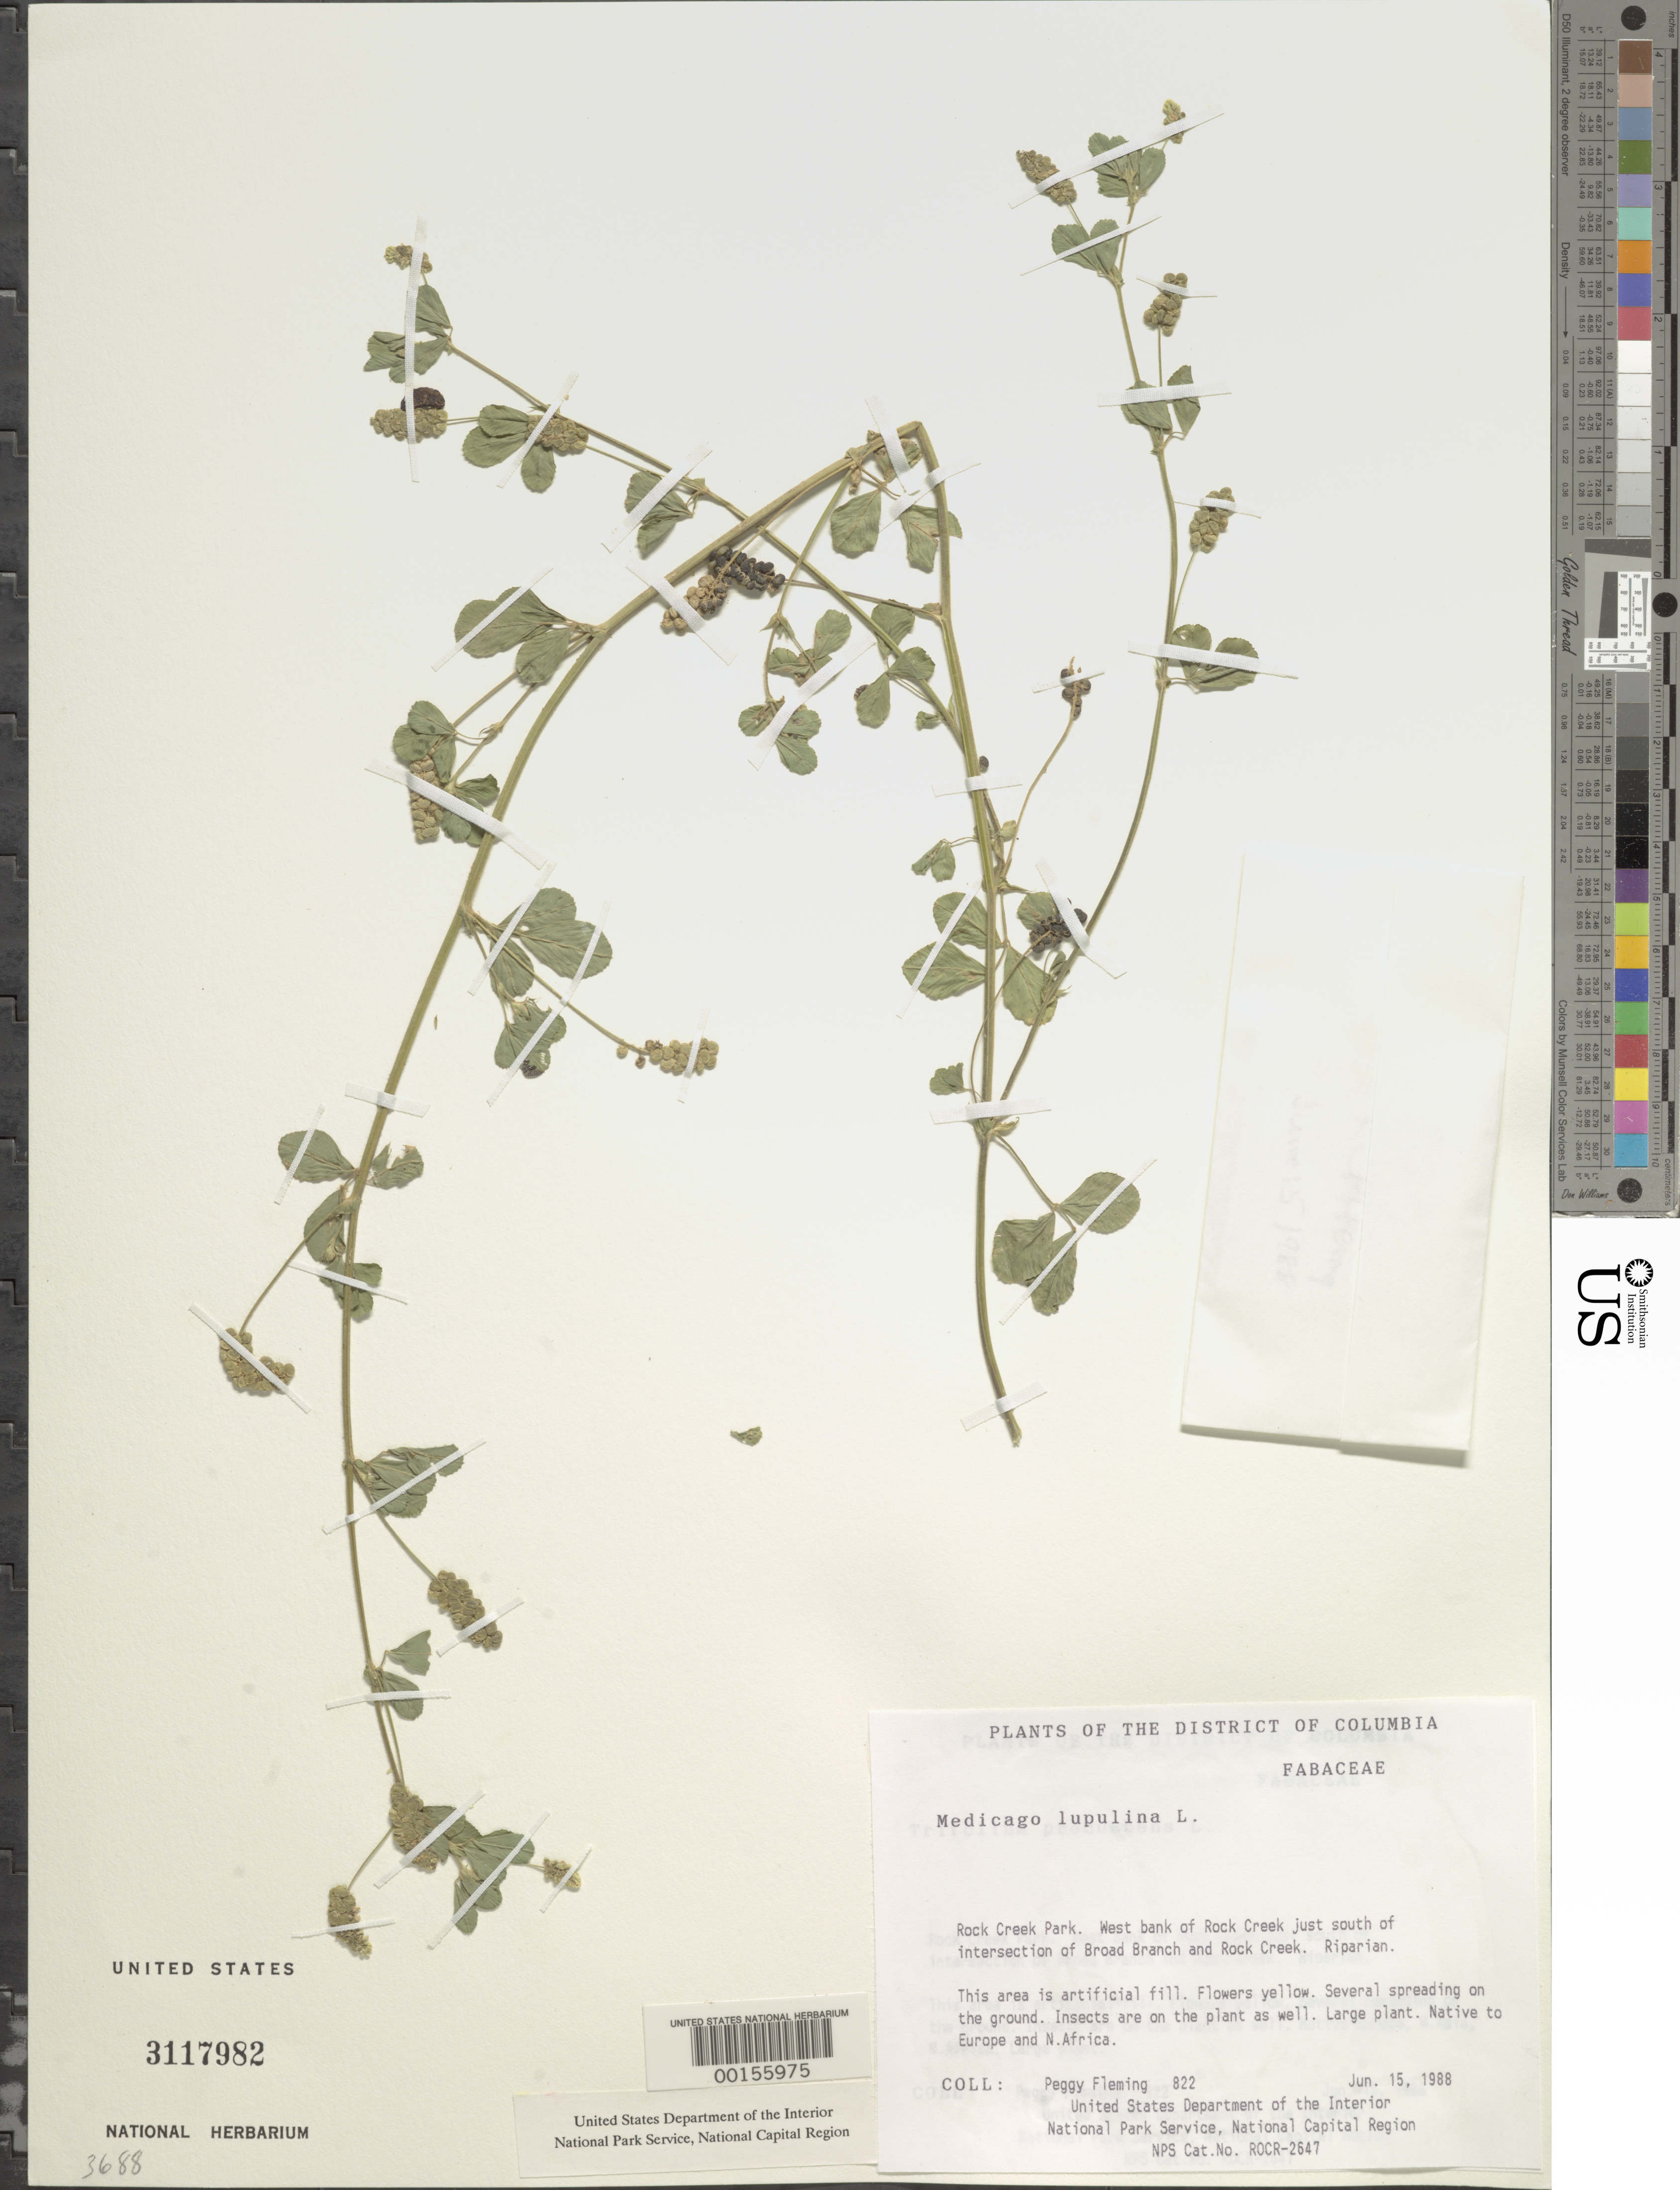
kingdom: Plantae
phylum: Tracheophyta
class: Magnoliopsida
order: Fabales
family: Fabaceae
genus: Medicago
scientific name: Medicago lupulina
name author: L.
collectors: P. Fleming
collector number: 822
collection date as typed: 15 Jun 1988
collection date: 1988-06-15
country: United States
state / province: District of Columbia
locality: Rock Creek Park, W bank of Rock Creek S of intersection of Broad Branch and Rock Creek Rock Creek Park and vicinity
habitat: Artificial fill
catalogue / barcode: US 3117982